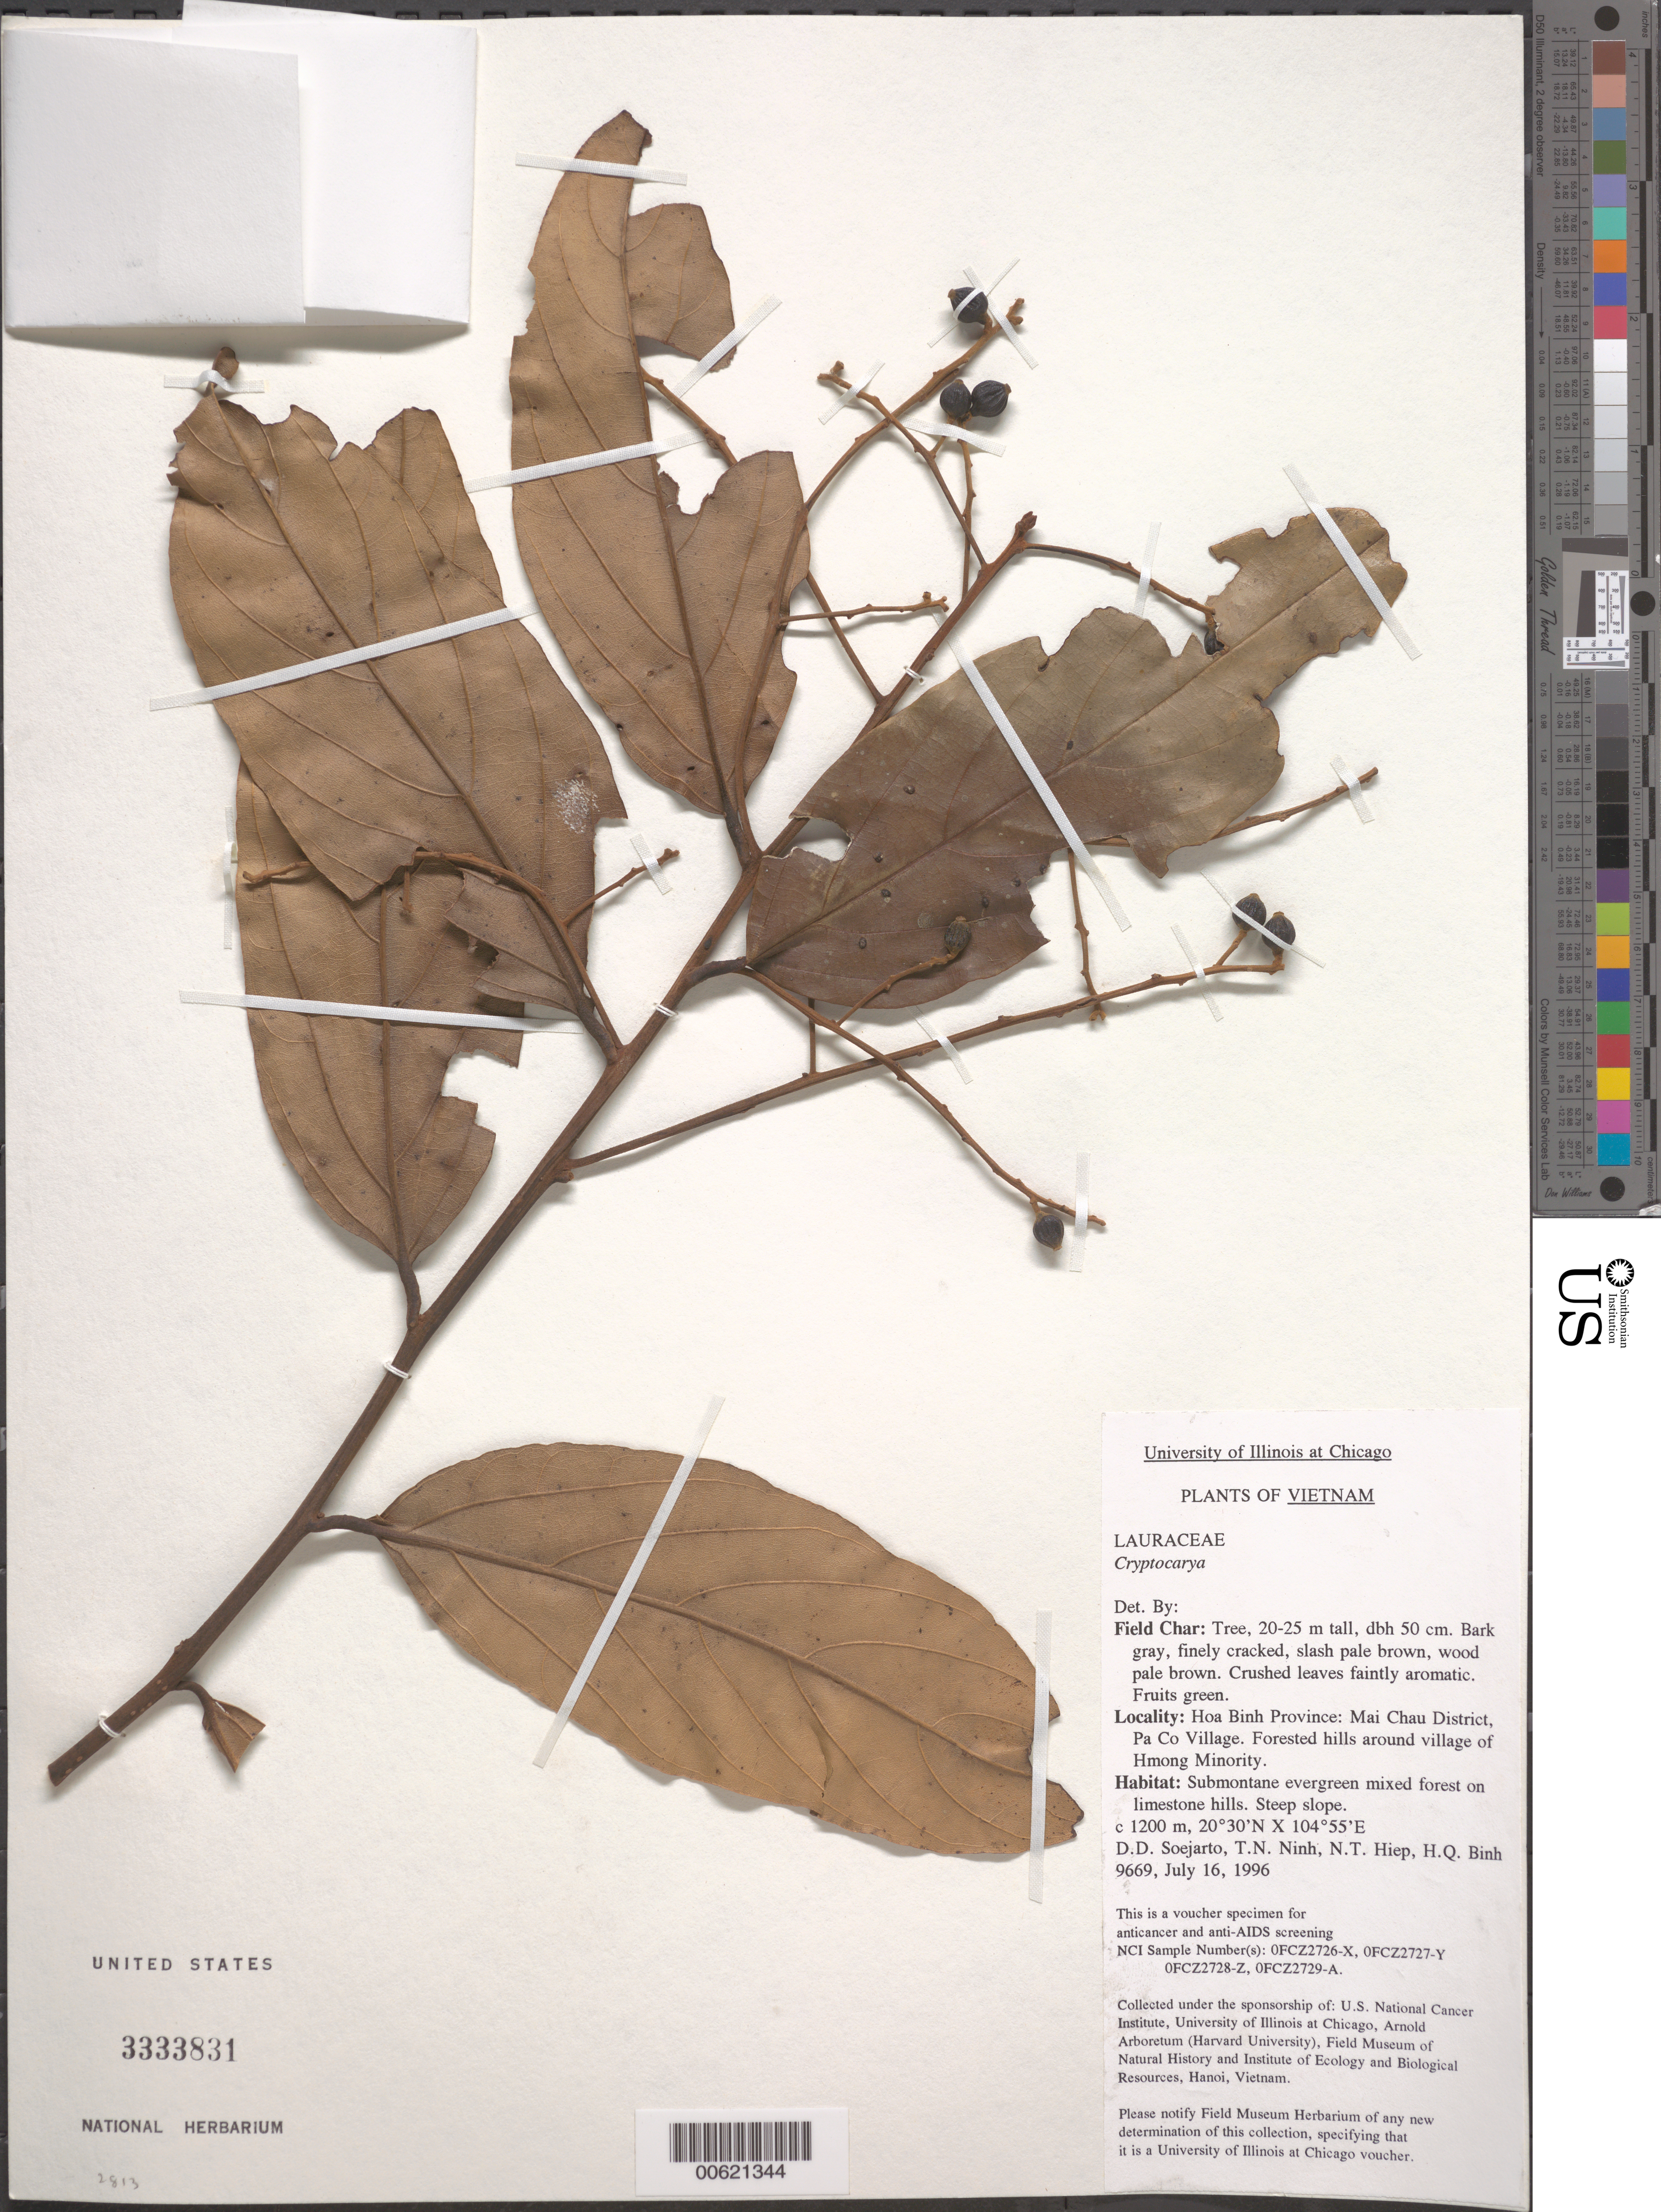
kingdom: Plantae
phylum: Tracheophyta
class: Magnoliopsida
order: Laurales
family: Lauraceae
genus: Cryptocarya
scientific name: Cryptocarya sp.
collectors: T. N. Ninh, N. T. Hiep & H. Q. Binh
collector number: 9669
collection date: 1996-07-16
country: Vietnam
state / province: Hoa Binh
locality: Mai Chau District, Pa Co Village. Forested hills around village of Hmong Minority. On limestone hills. Steep slope.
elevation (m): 1200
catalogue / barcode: US 3333831